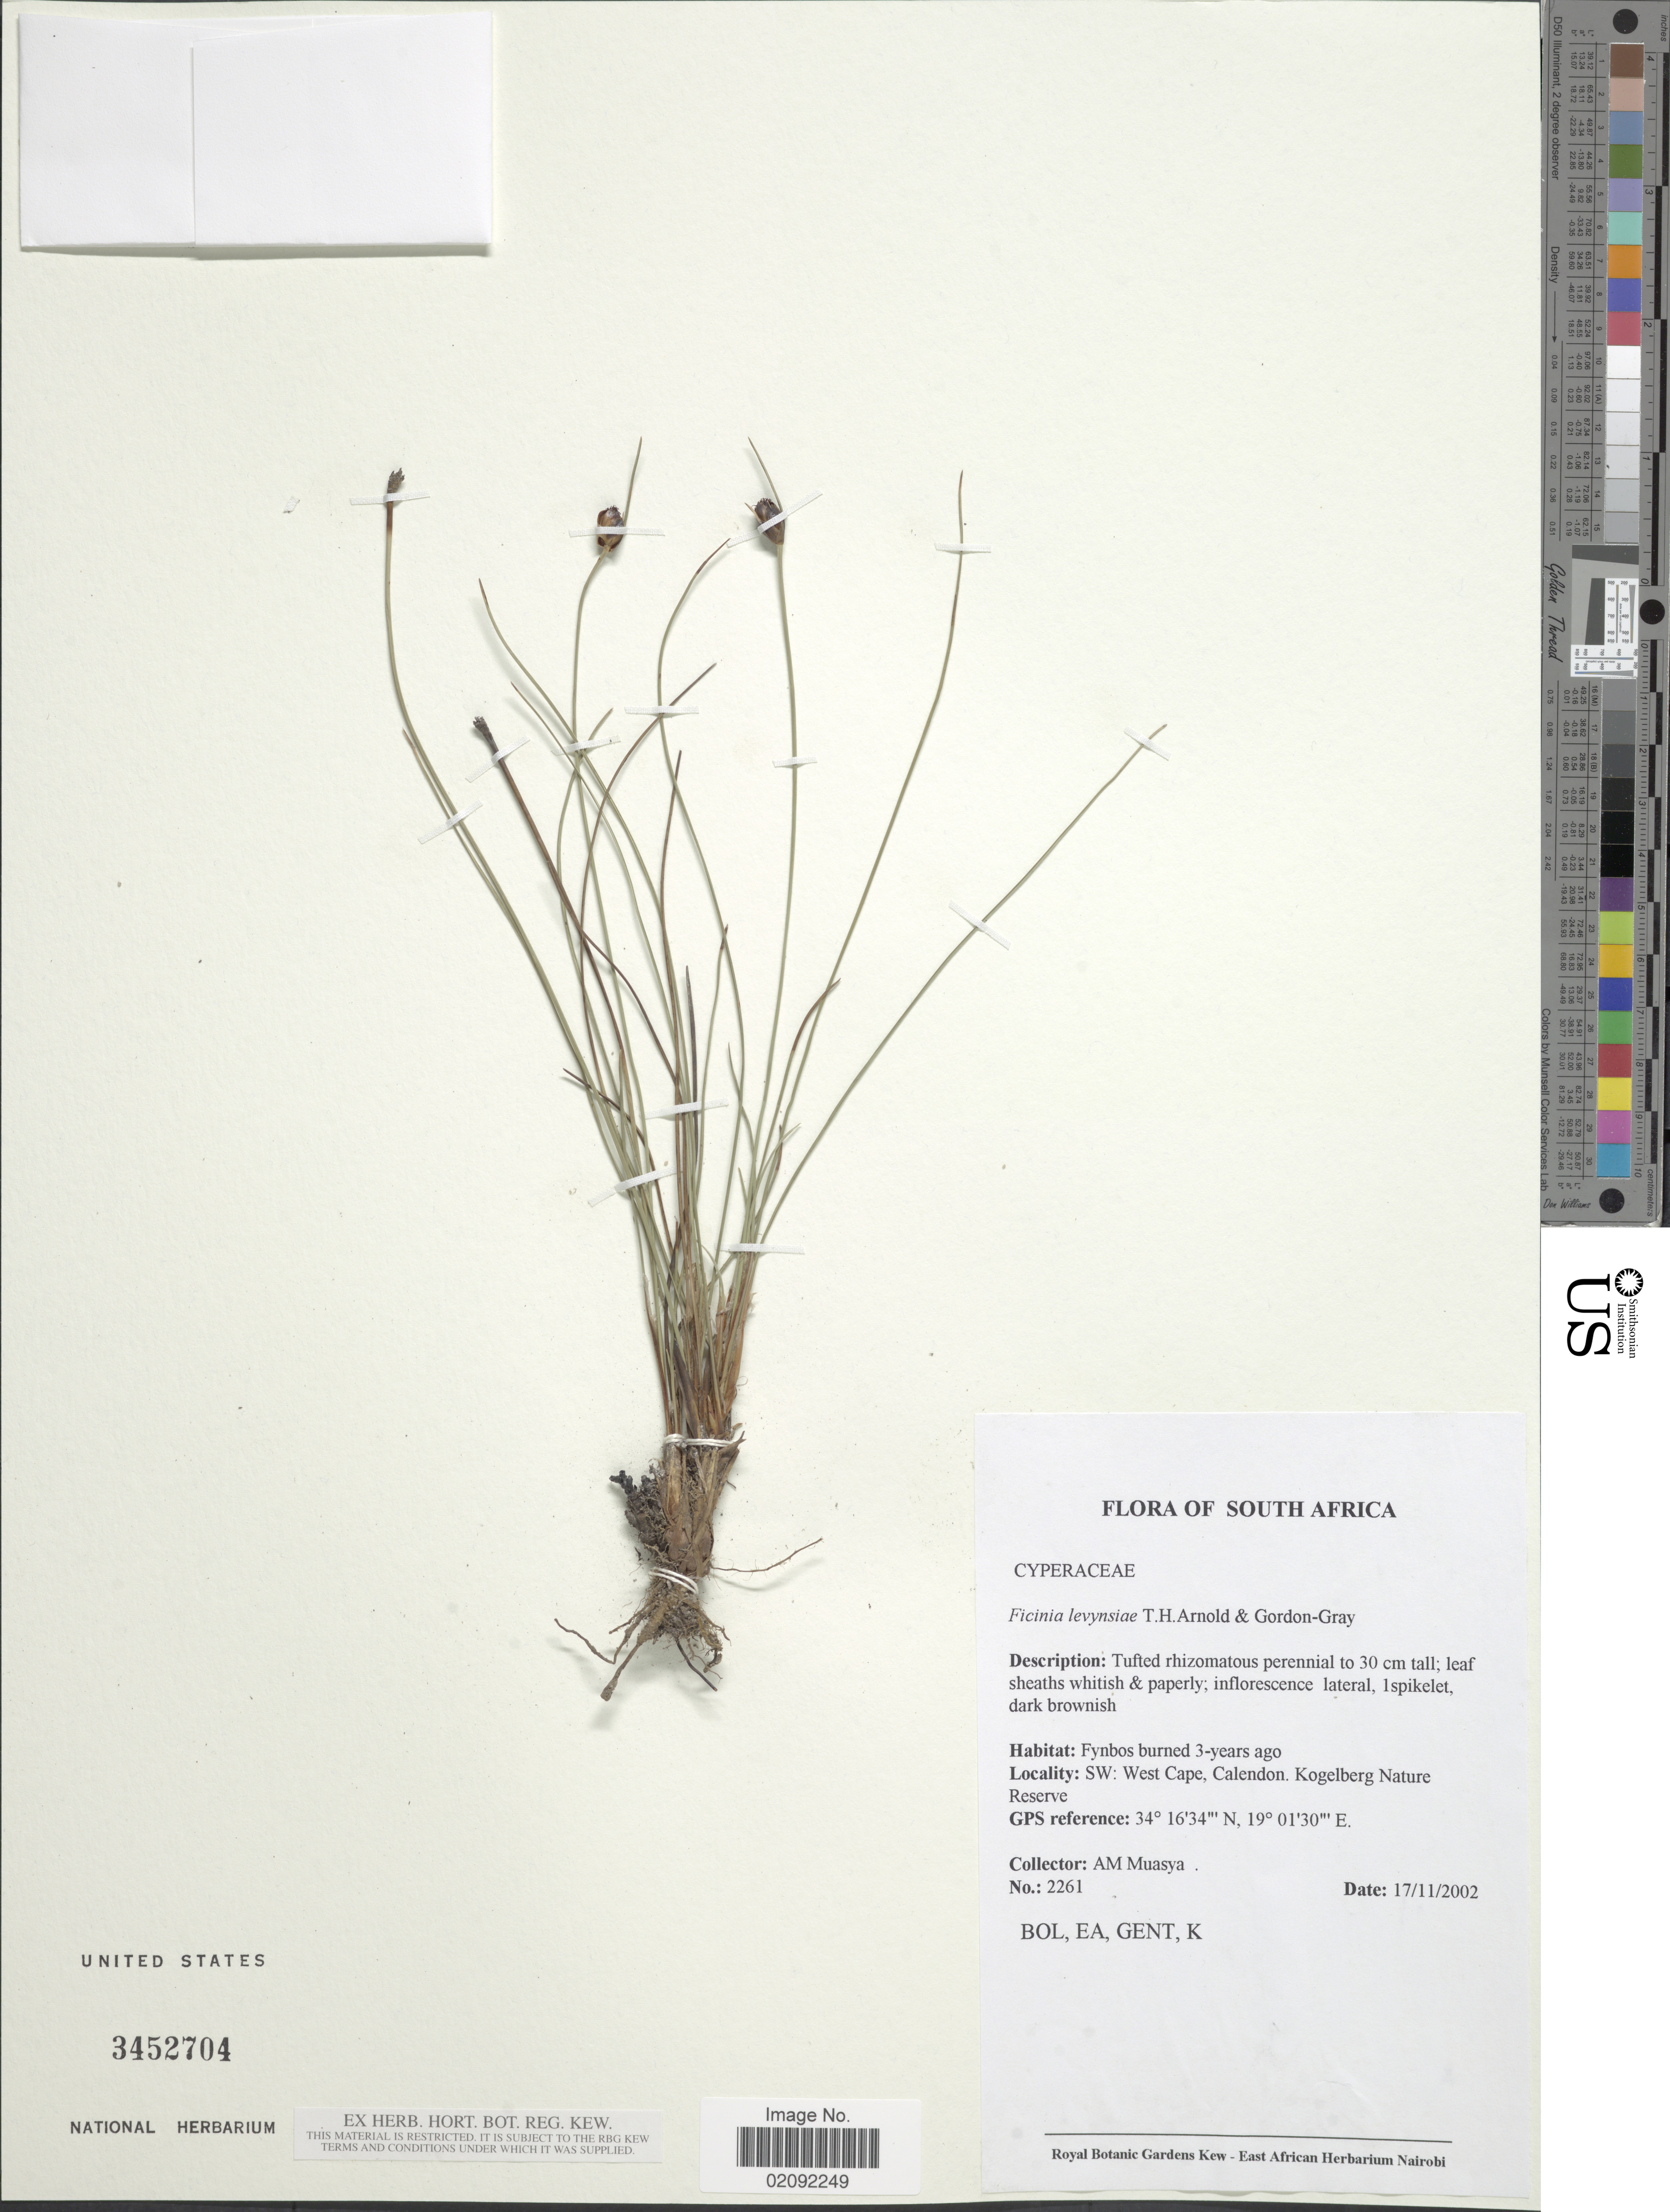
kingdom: Plantae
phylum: Tracheophyta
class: Liliopsida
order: Poales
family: Cyperaceae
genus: Ficinia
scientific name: Ficinia levynsiae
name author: T.H. Arnold & Gordon-Gray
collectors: A. Muasya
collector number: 2261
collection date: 2002-11-17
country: South Africa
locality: SW; West Cape, Calendon, Kogelberg Nature Reserve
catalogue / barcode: US 3452704